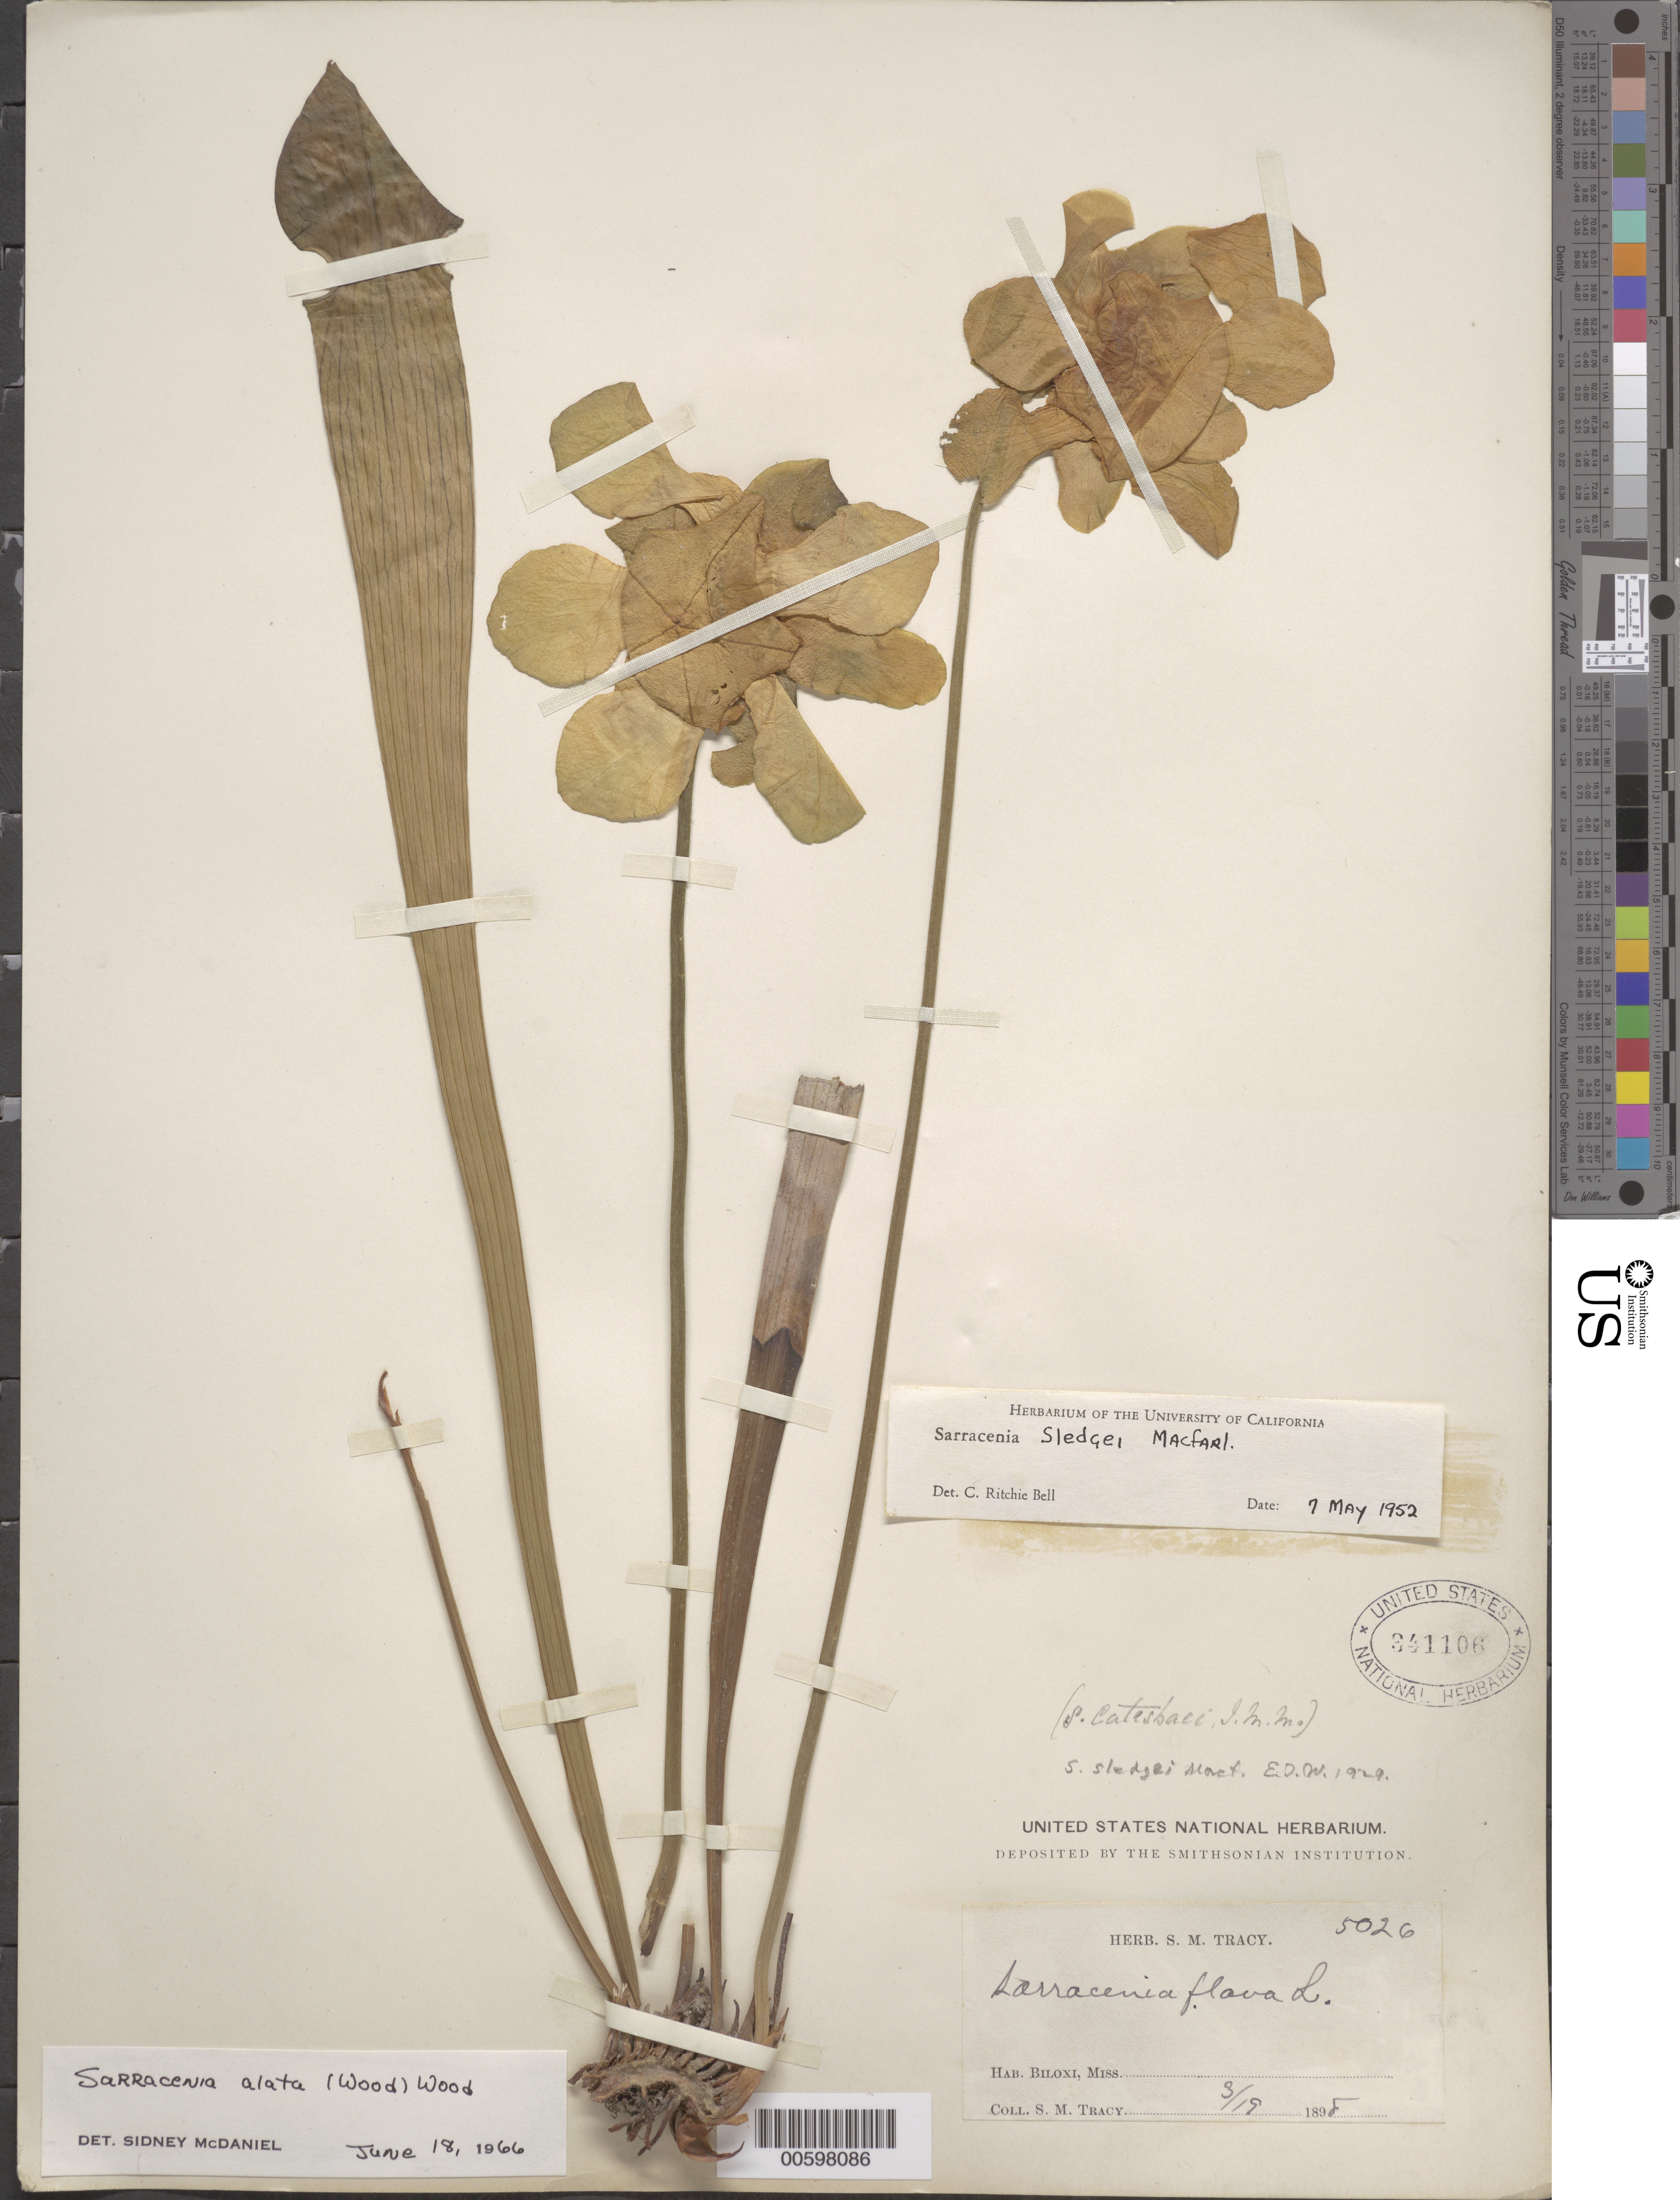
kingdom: Plantae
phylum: Tracheophyta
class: Magnoliopsida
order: Ericales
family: Sarraceniaceae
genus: Sarracenia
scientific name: Sarracenia alata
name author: (Alph. Wood) Alph. Wood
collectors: S. M. Tracy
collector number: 5026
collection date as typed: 19 Mar 1898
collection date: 1898-03-19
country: United States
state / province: Mississippi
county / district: Harrison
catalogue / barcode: US 341106